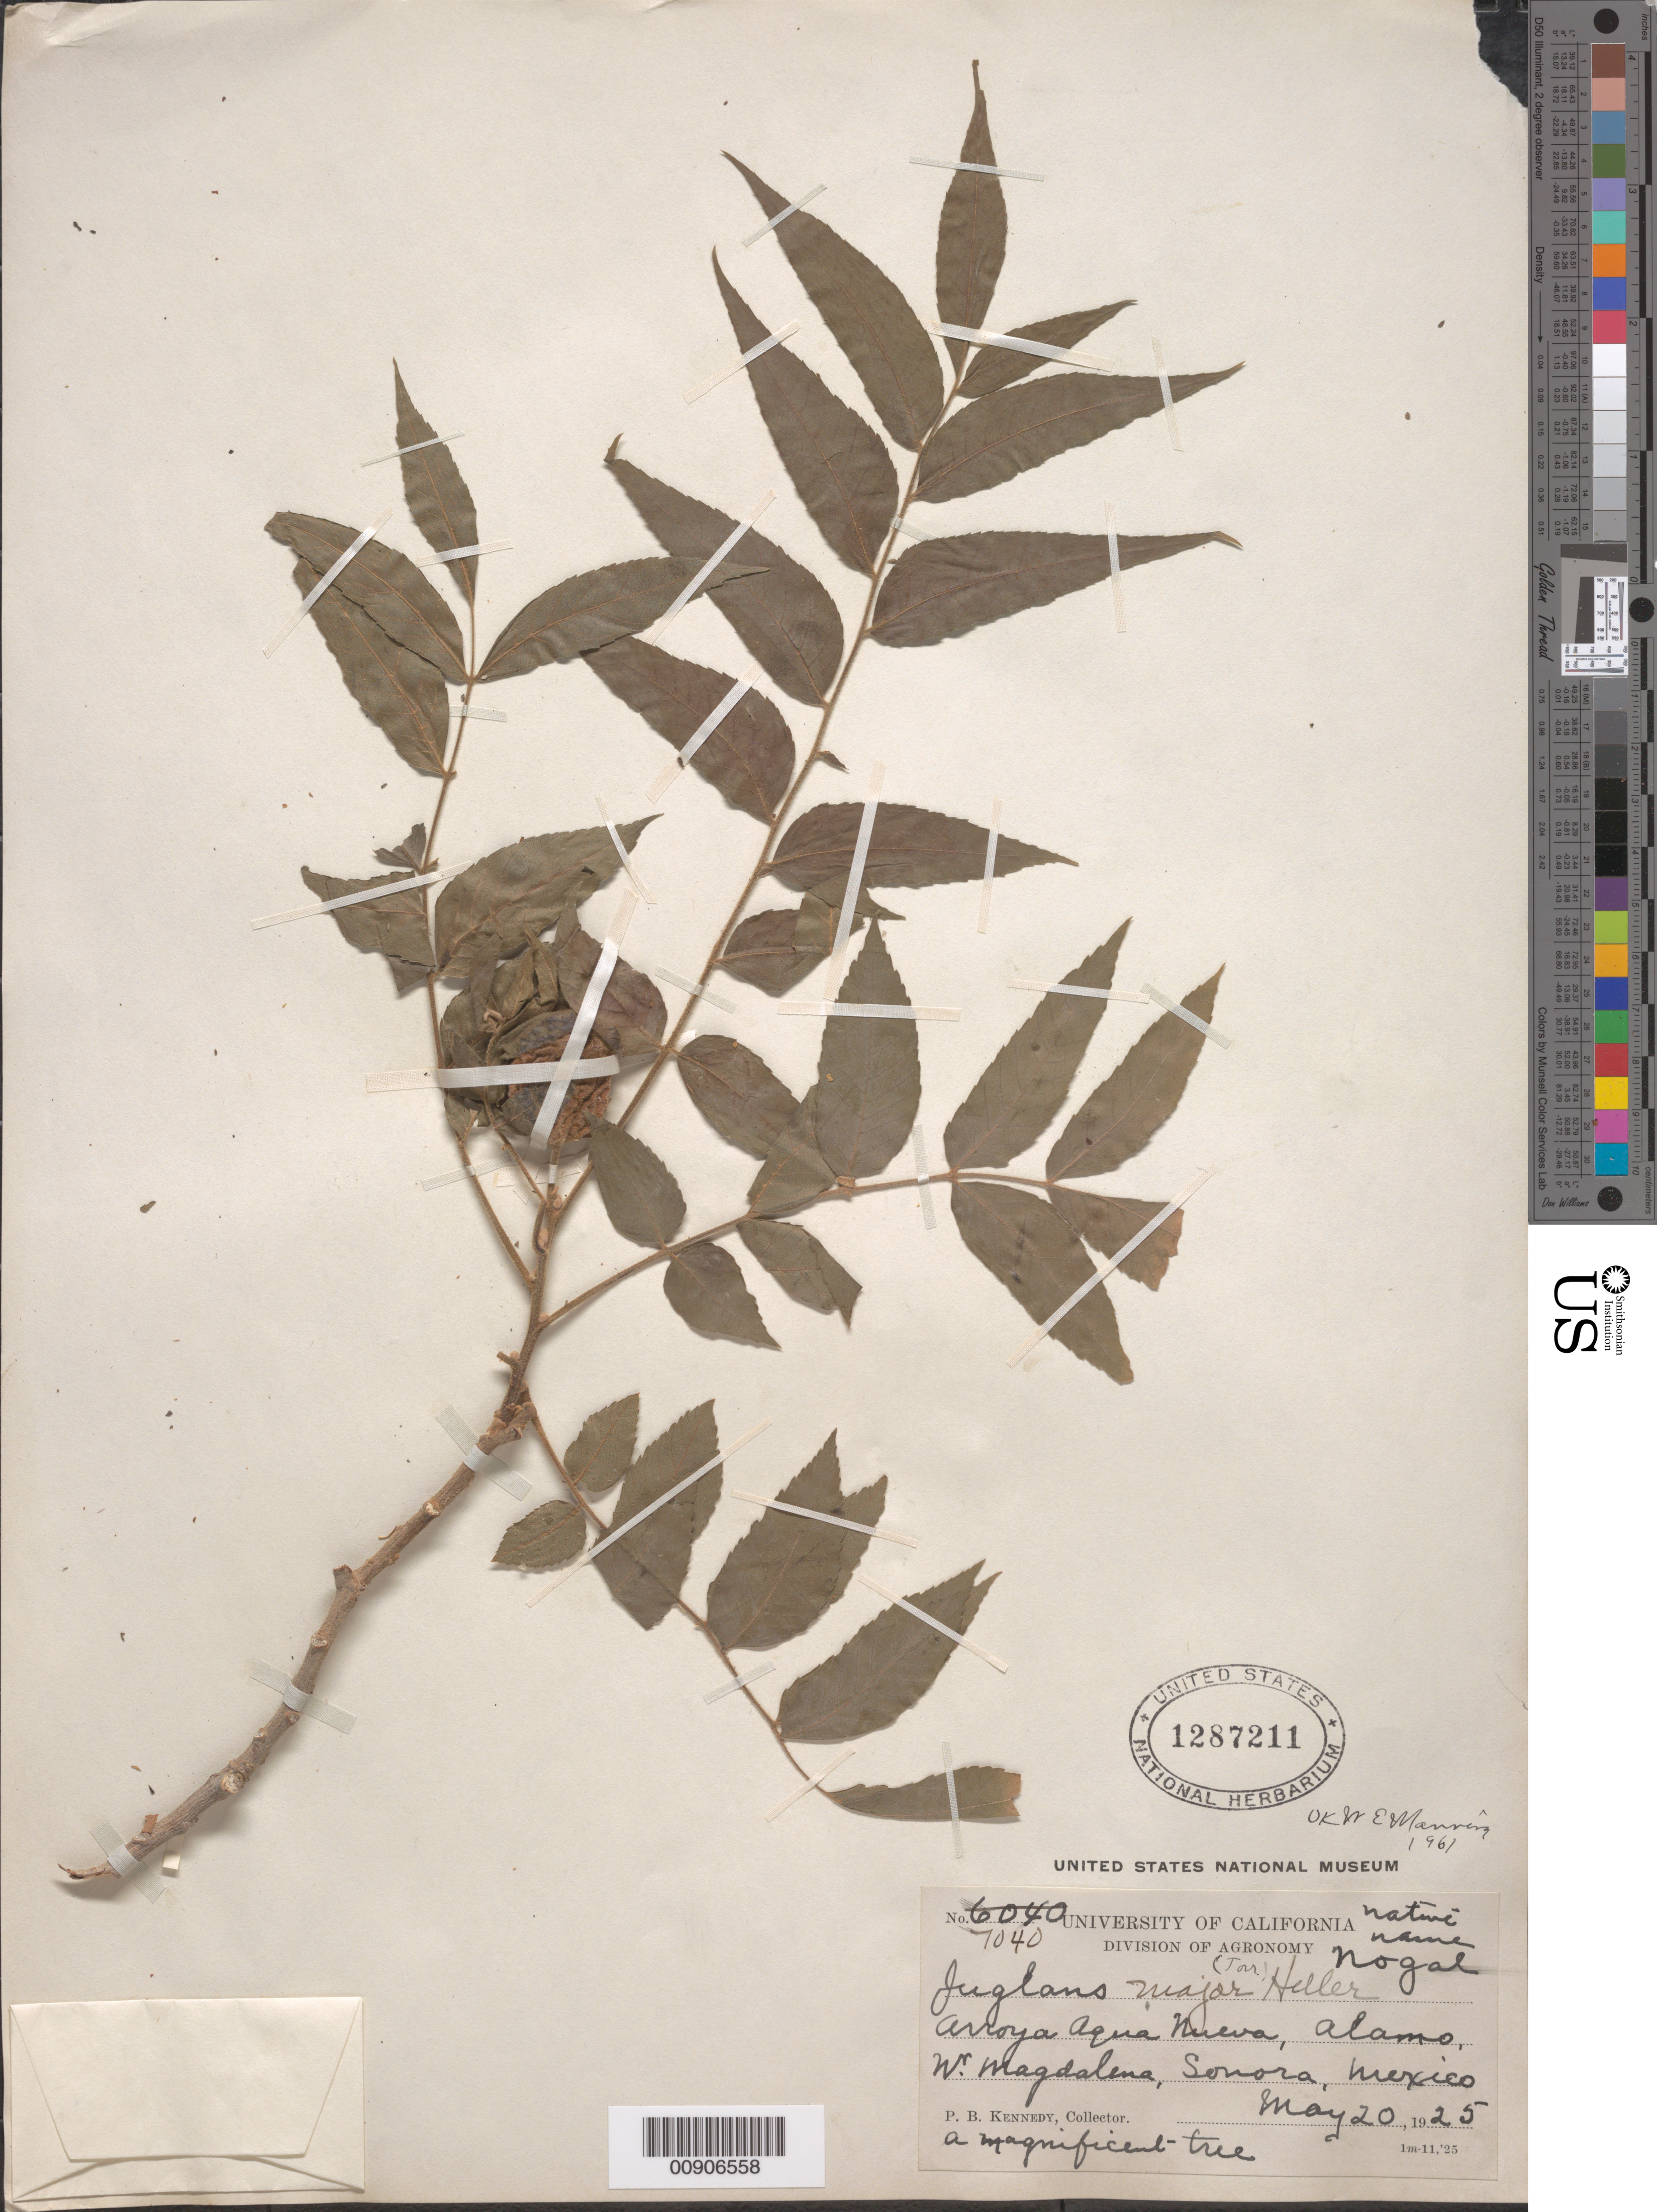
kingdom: Plantae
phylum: Tracheophyta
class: Magnoliopsida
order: Fagales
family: Juglandaceae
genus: Juglans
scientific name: Juglans major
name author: (Torr.) A. Heller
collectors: P. B. Kennedy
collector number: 7040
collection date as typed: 20 May 1925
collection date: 1925-05-20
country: Mexico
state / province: Sonora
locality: Arroyo Agua Nueva, Alamo W Magdalena, Sonora.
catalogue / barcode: US 1287211